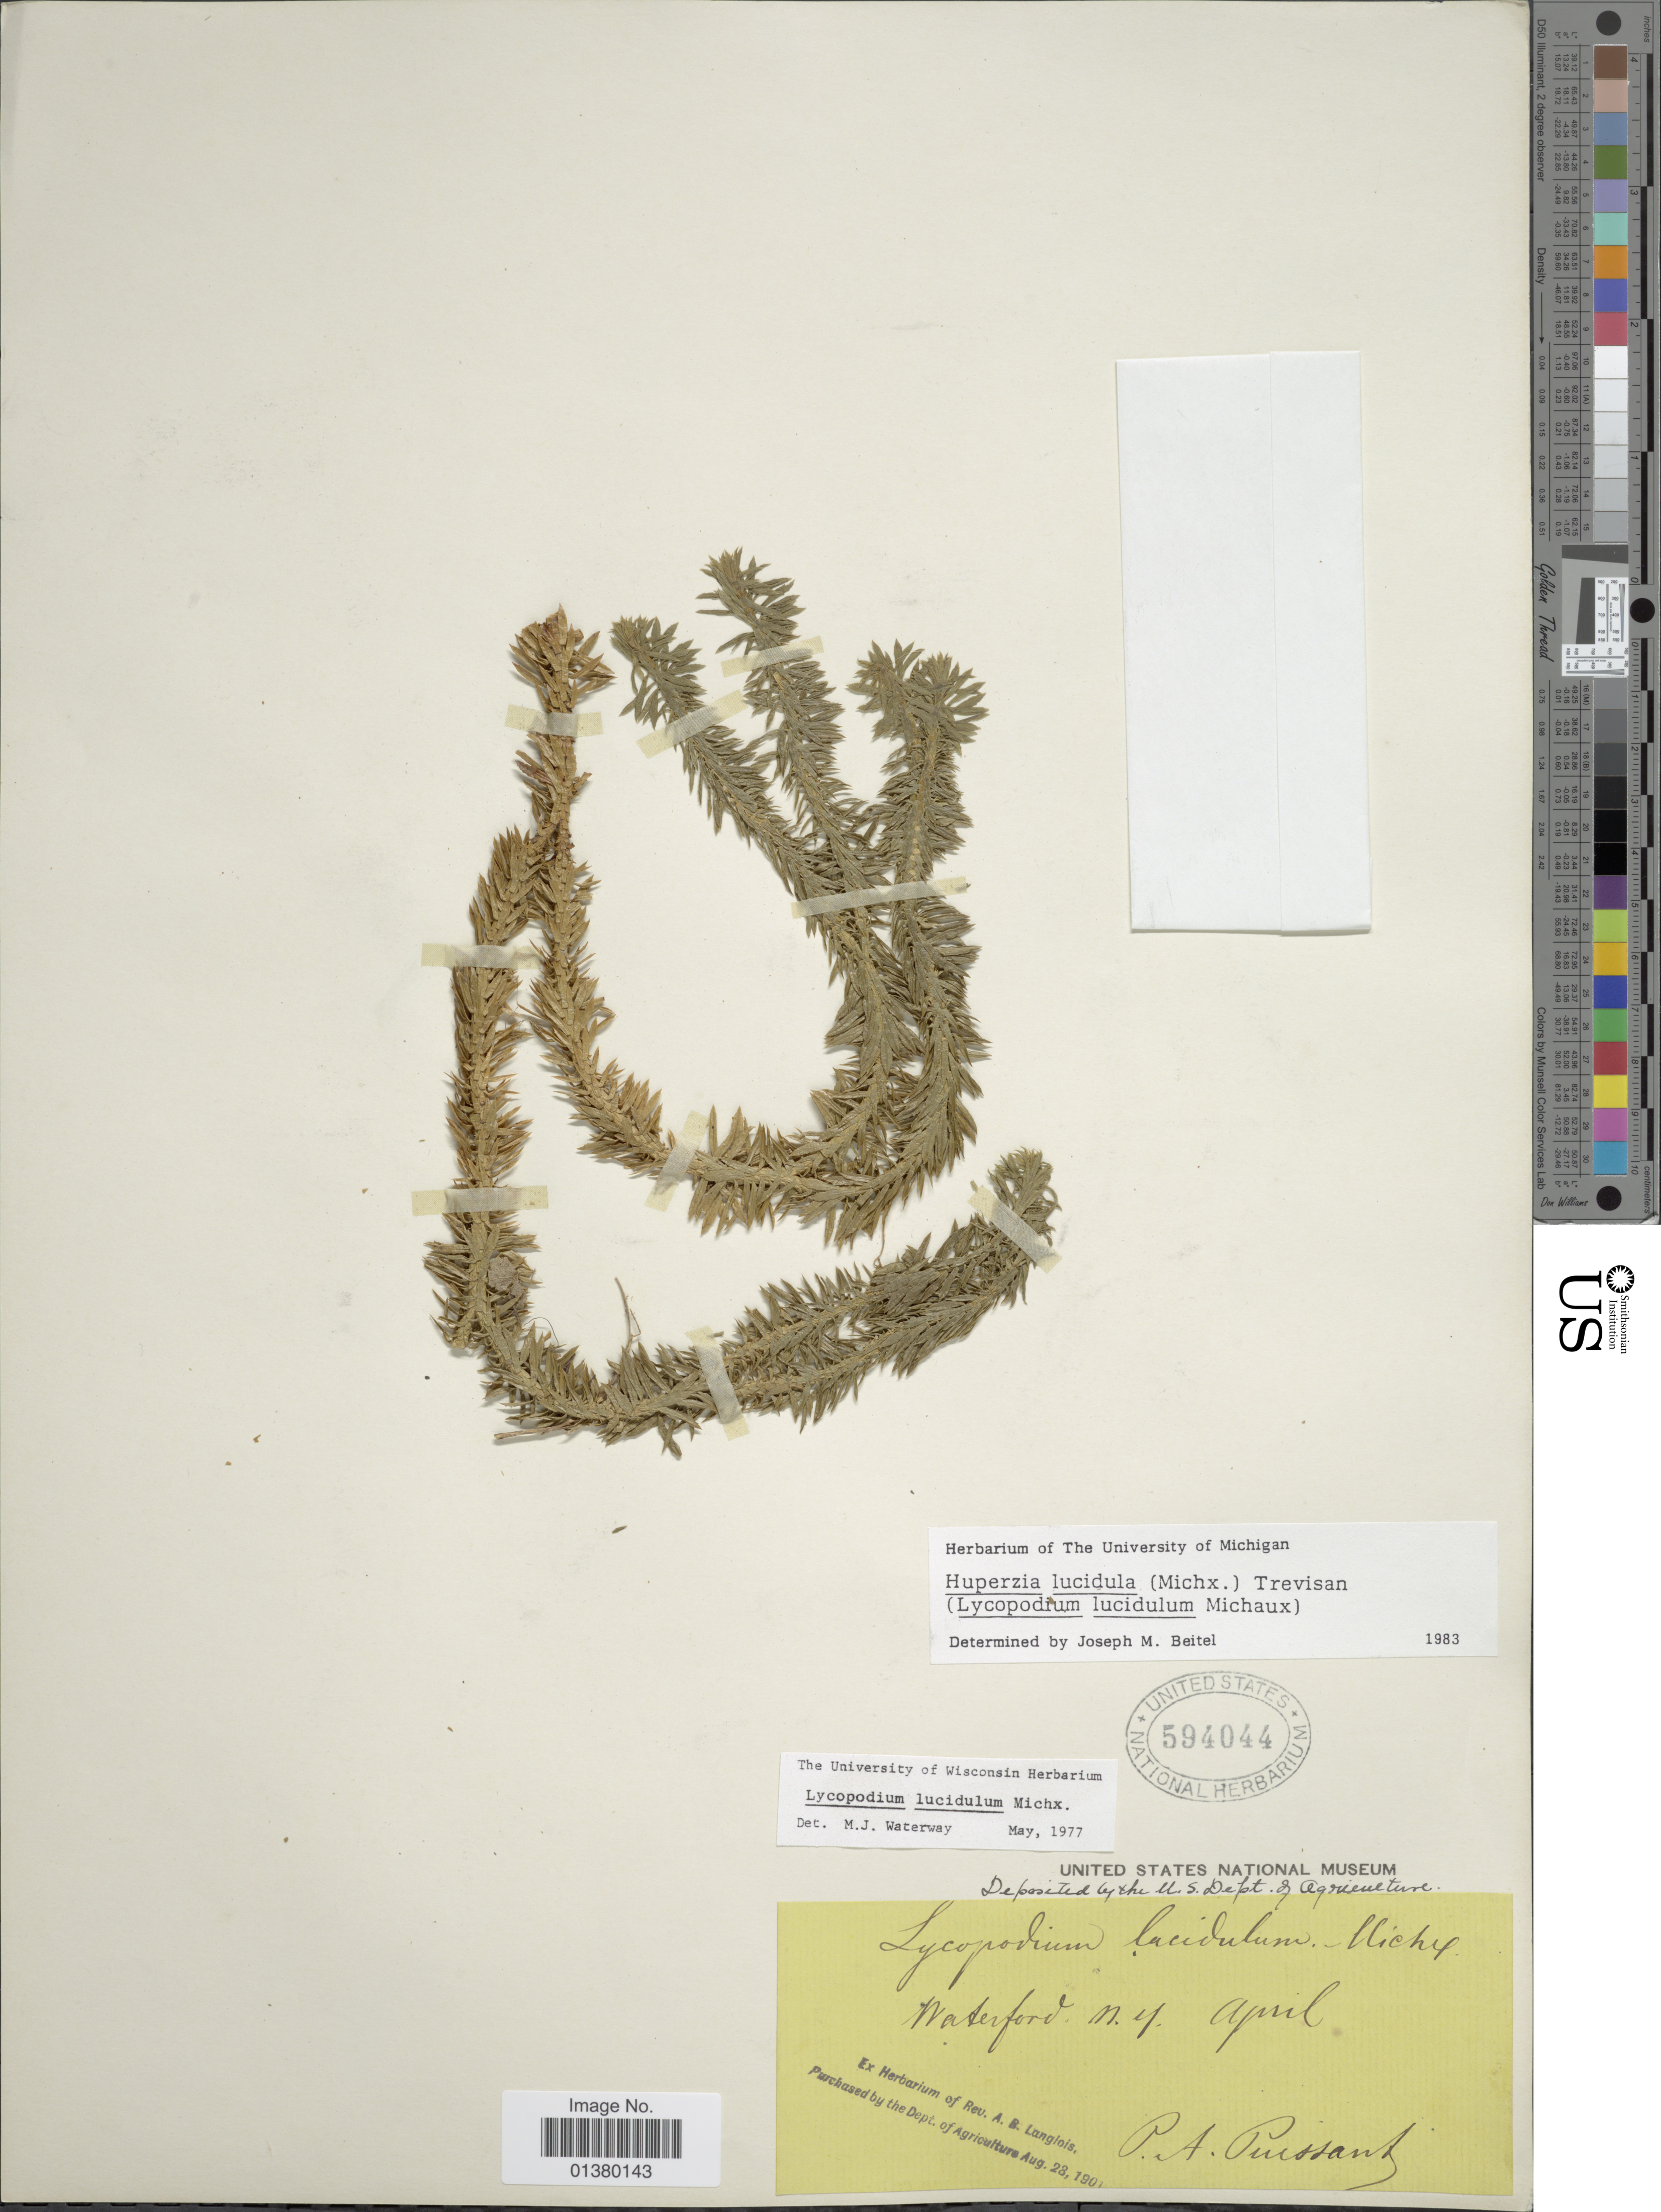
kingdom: Plantae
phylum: Tracheophyta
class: Lycopodiopsida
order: Lycopodiales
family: Lycopodiaceae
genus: Huperzia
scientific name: Huperzia lucidula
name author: (Michx.) Trevis.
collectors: P. Puissant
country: United States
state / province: New York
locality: Waterford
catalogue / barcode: US 594044